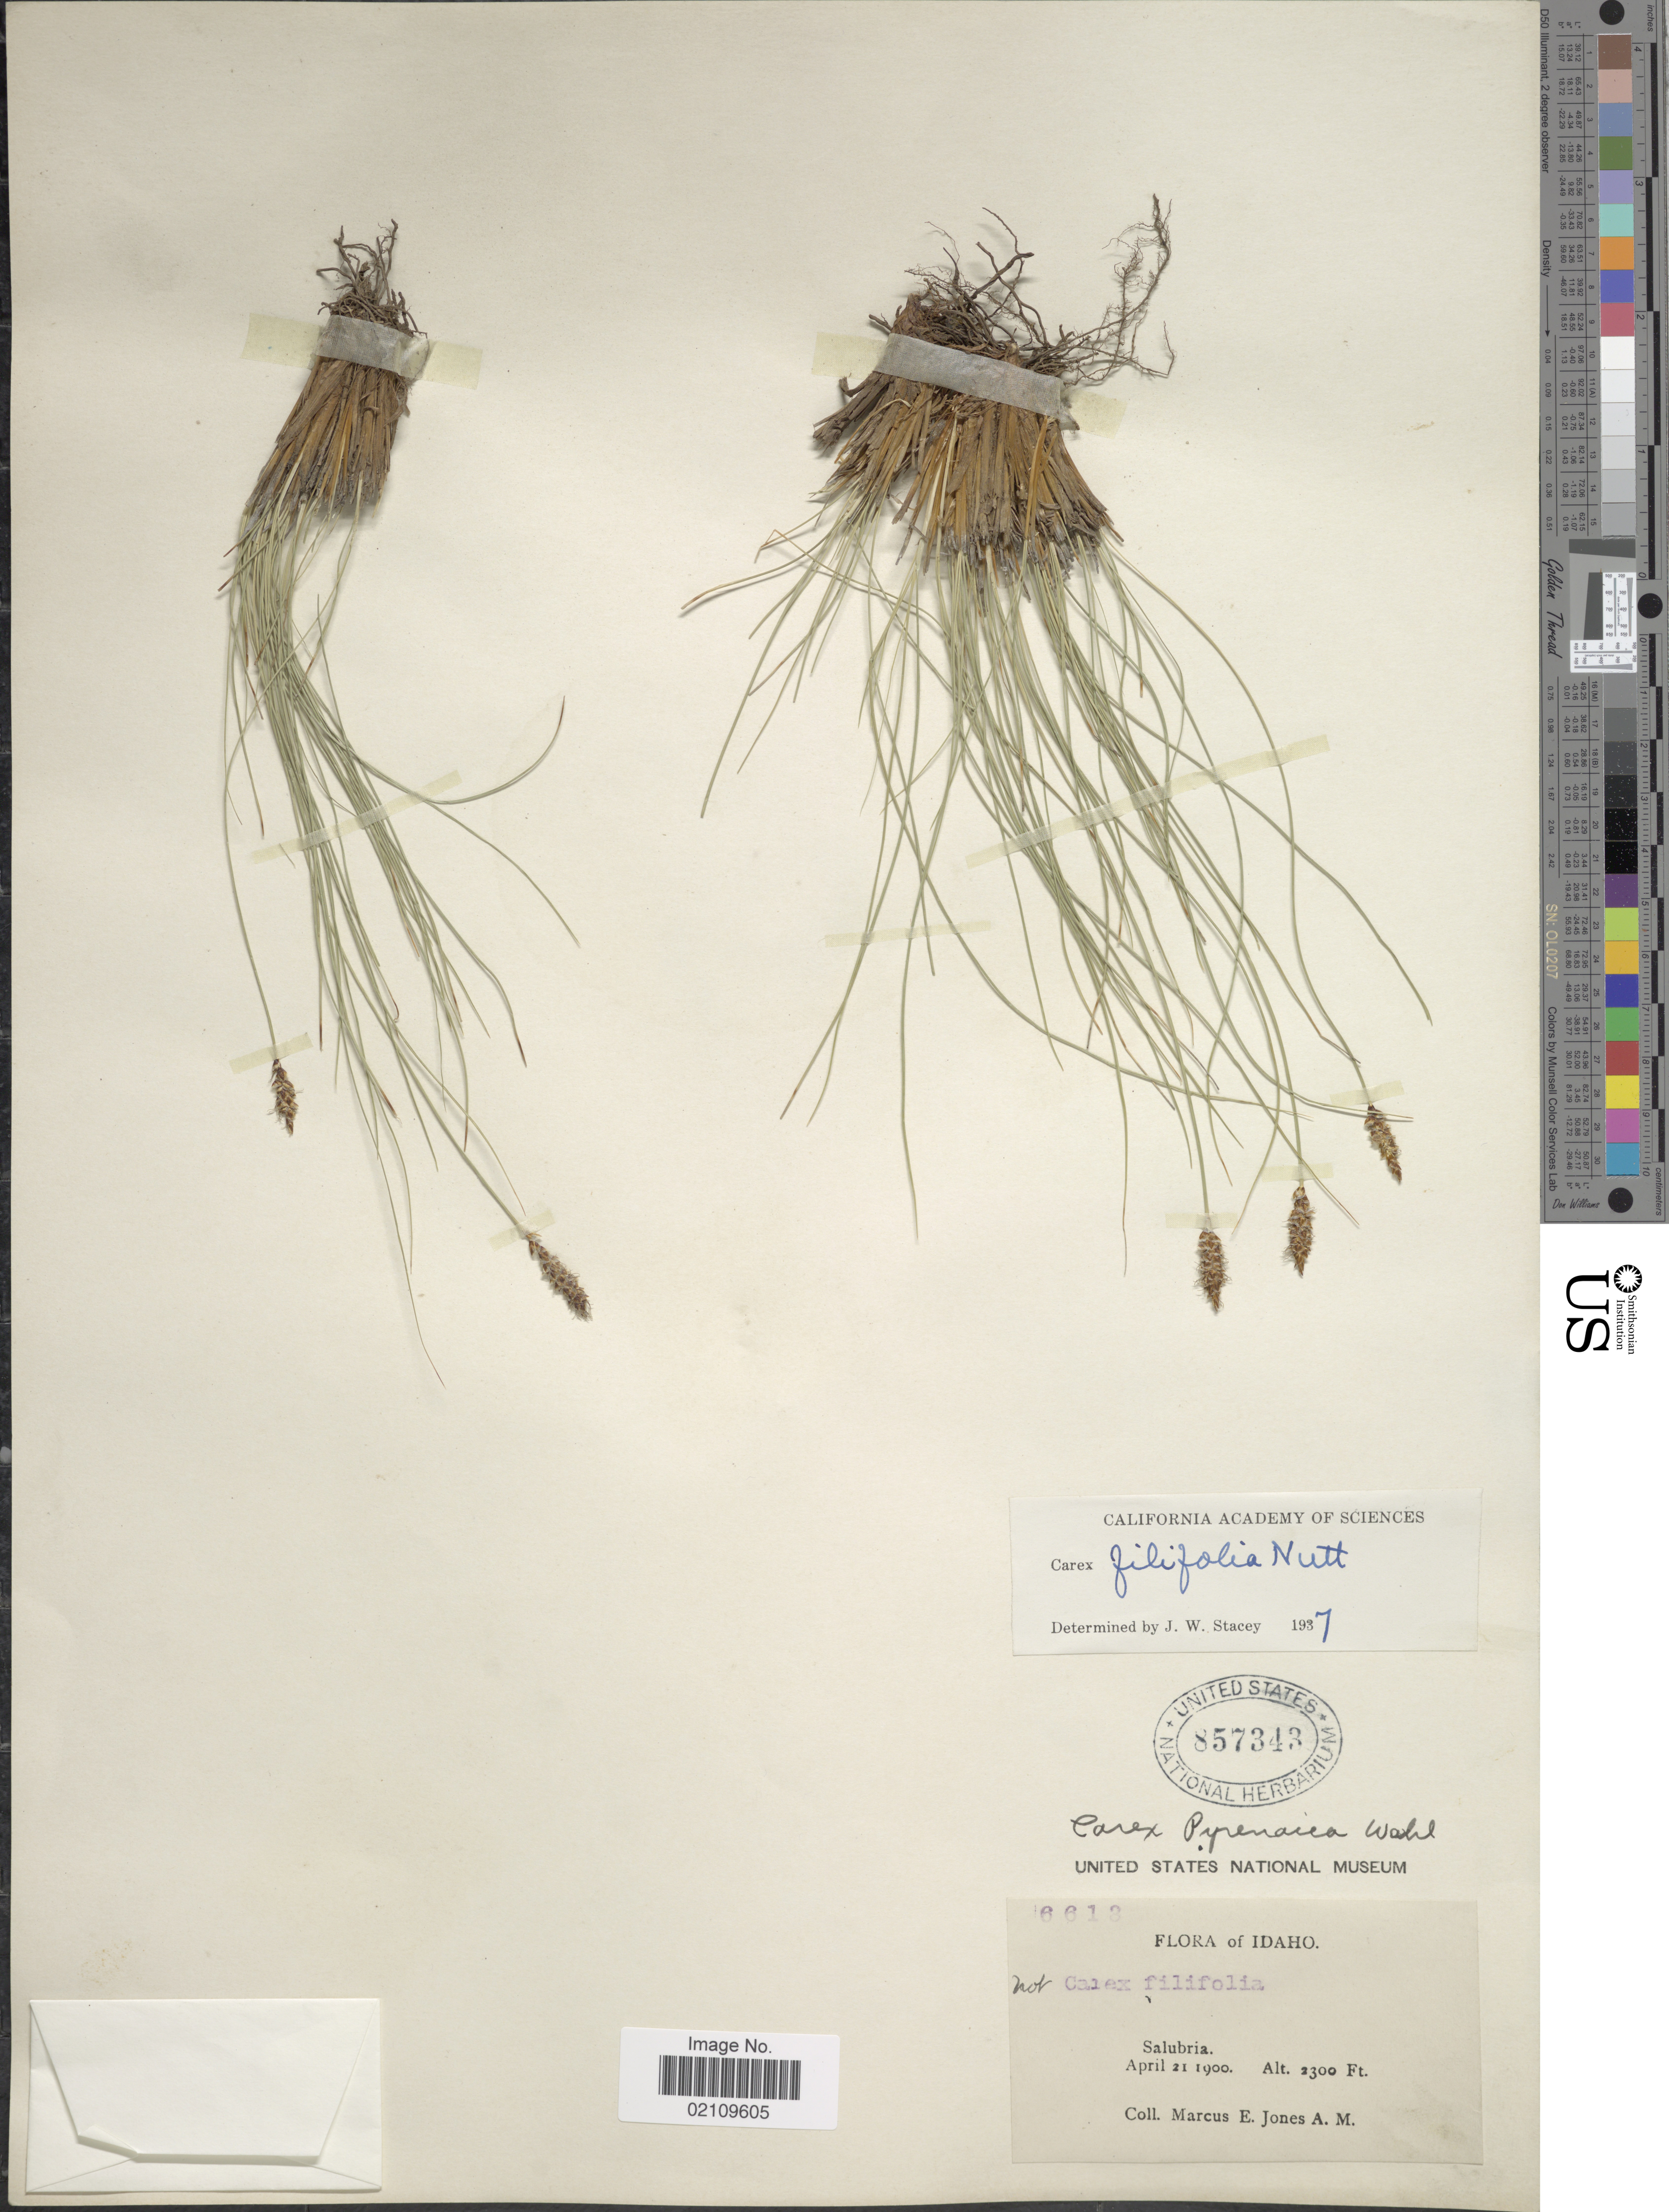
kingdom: Plantae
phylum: Tracheophyta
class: Liliopsida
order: Poales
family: Cyperaceae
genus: Carex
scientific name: Carex filifolia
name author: Nutt.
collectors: M. E. Jones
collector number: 6613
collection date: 1900-04-21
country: United States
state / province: Idaho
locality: Salubria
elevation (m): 701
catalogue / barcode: US 857343